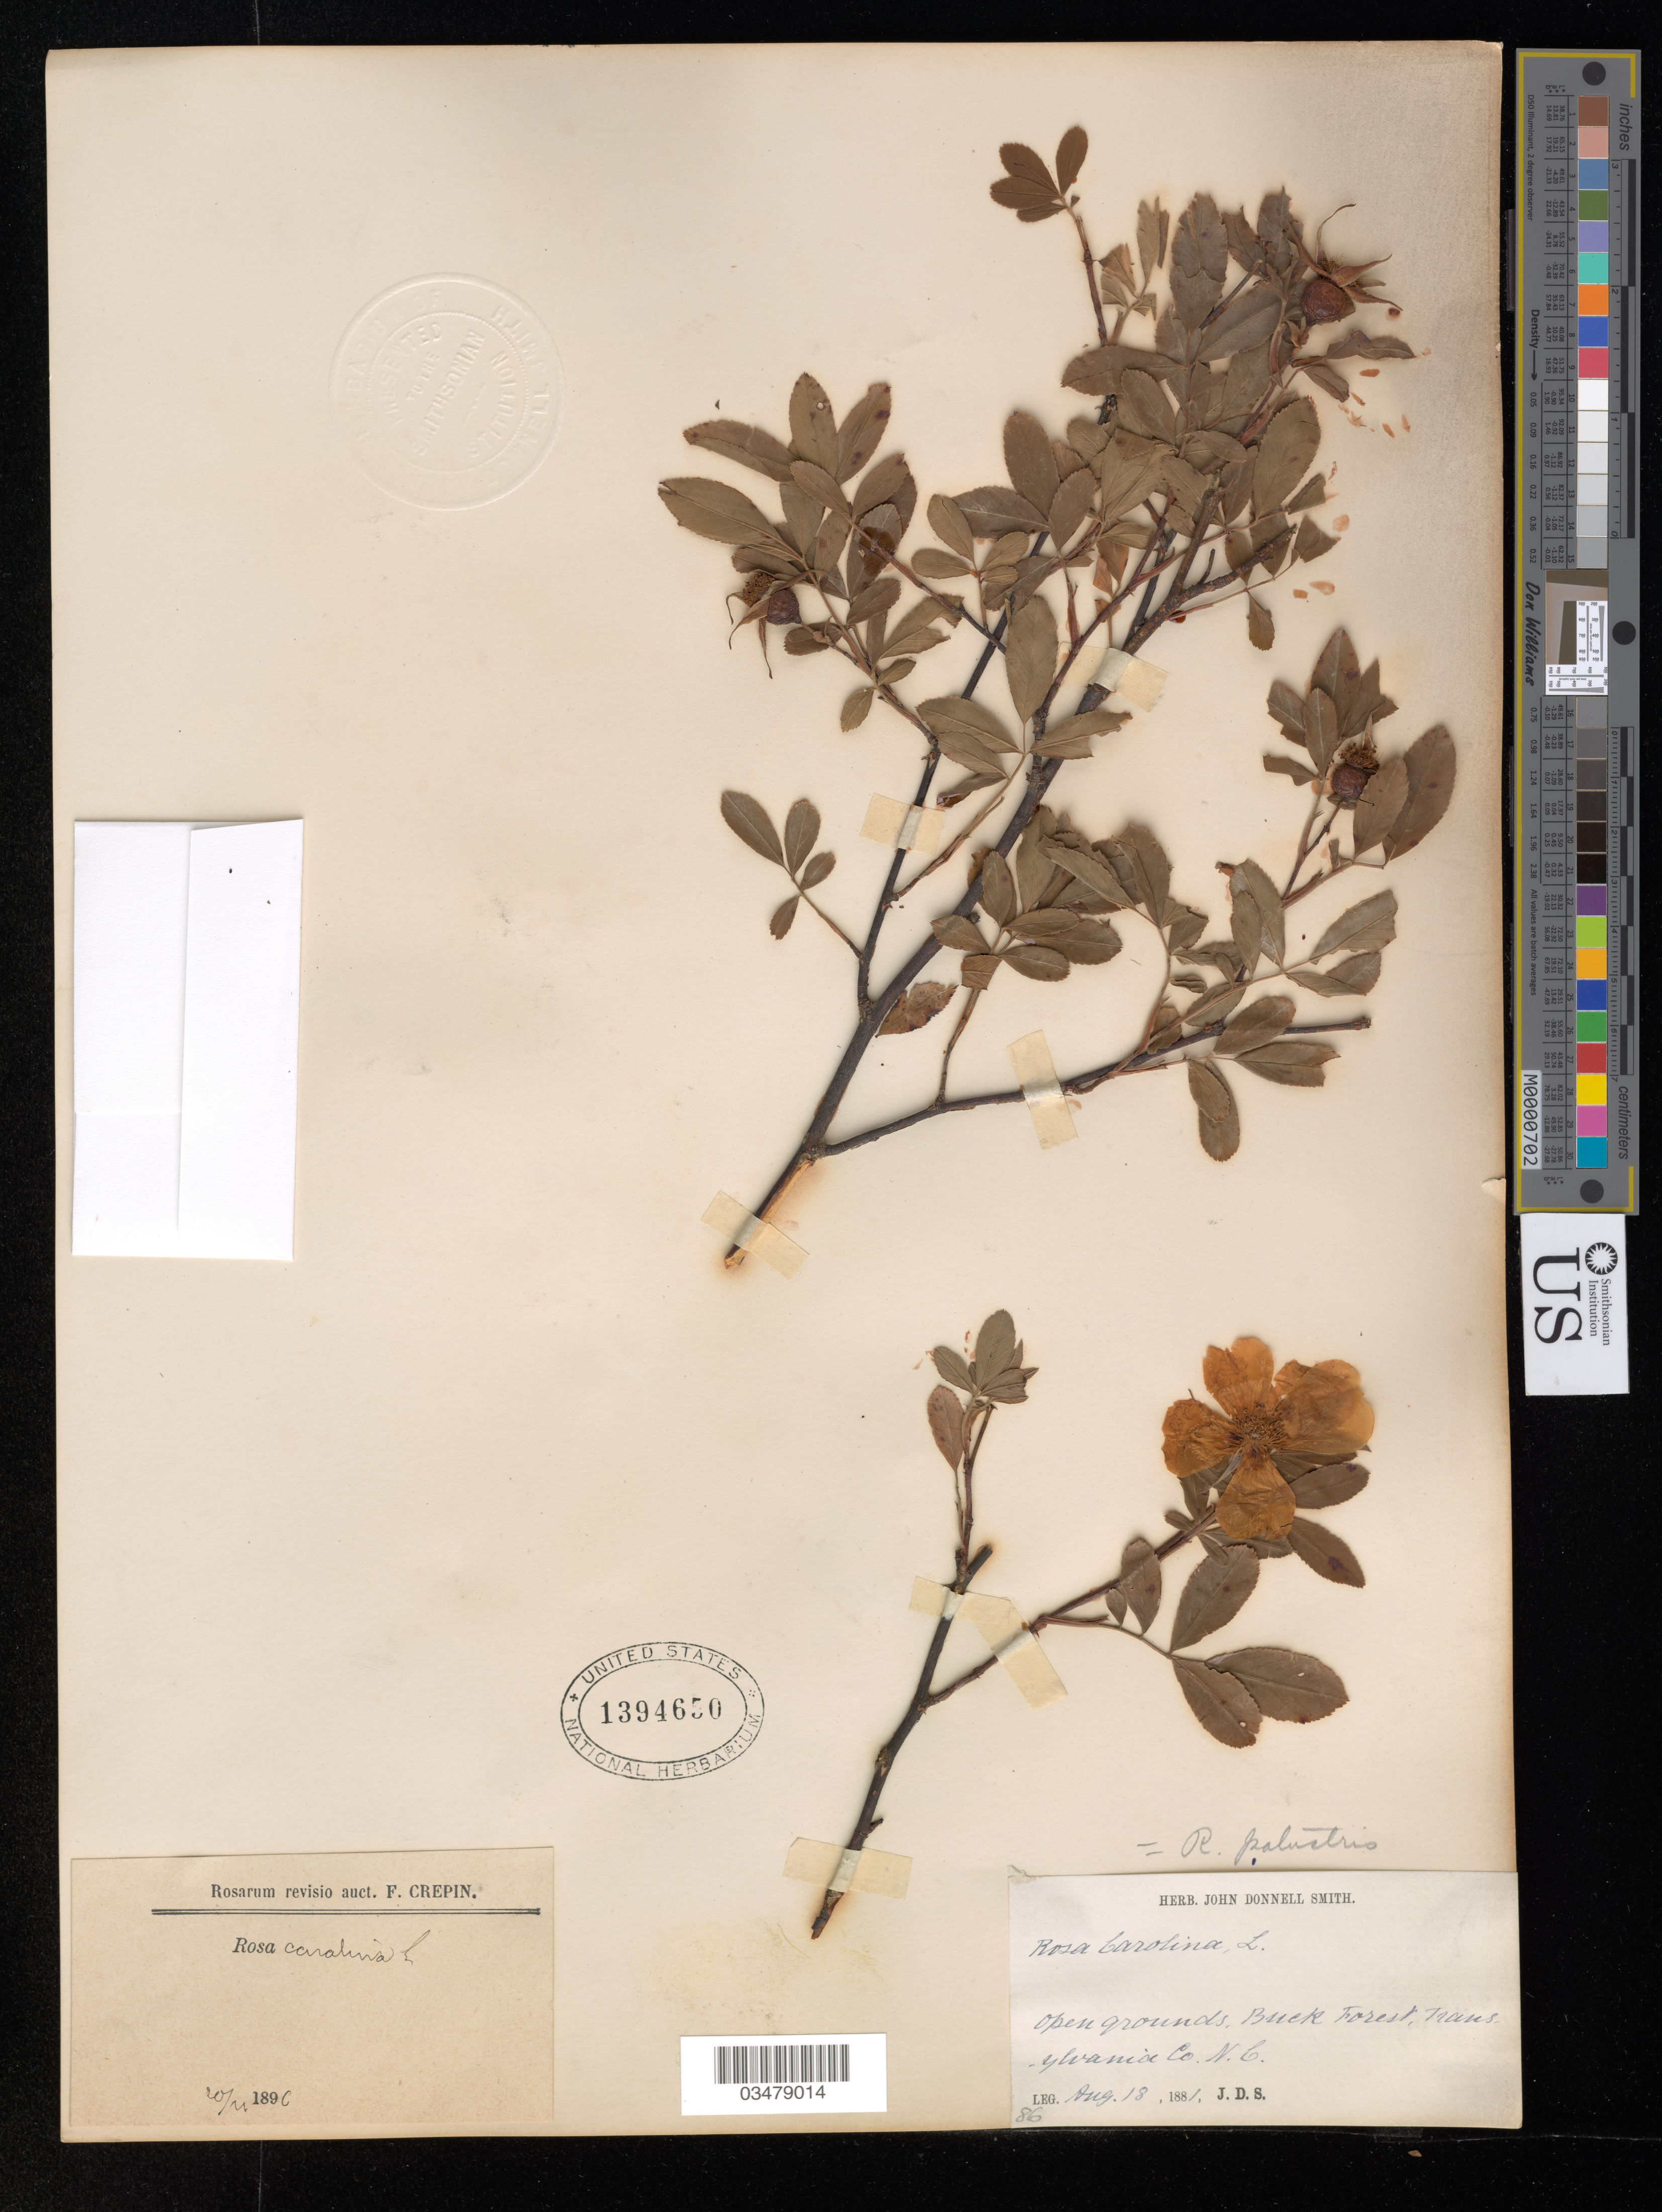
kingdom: Plantae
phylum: Tracheophyta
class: Magnoliopsida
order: Rosales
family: Rosaceae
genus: Rosa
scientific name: Rosa carolina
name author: L.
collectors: J. Donnell Smith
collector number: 86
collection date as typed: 18 Aug 1881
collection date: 1881-08-18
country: United States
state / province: North Carolina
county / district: Transylvania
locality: Buck Forest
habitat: Open grounds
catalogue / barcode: US 1394650